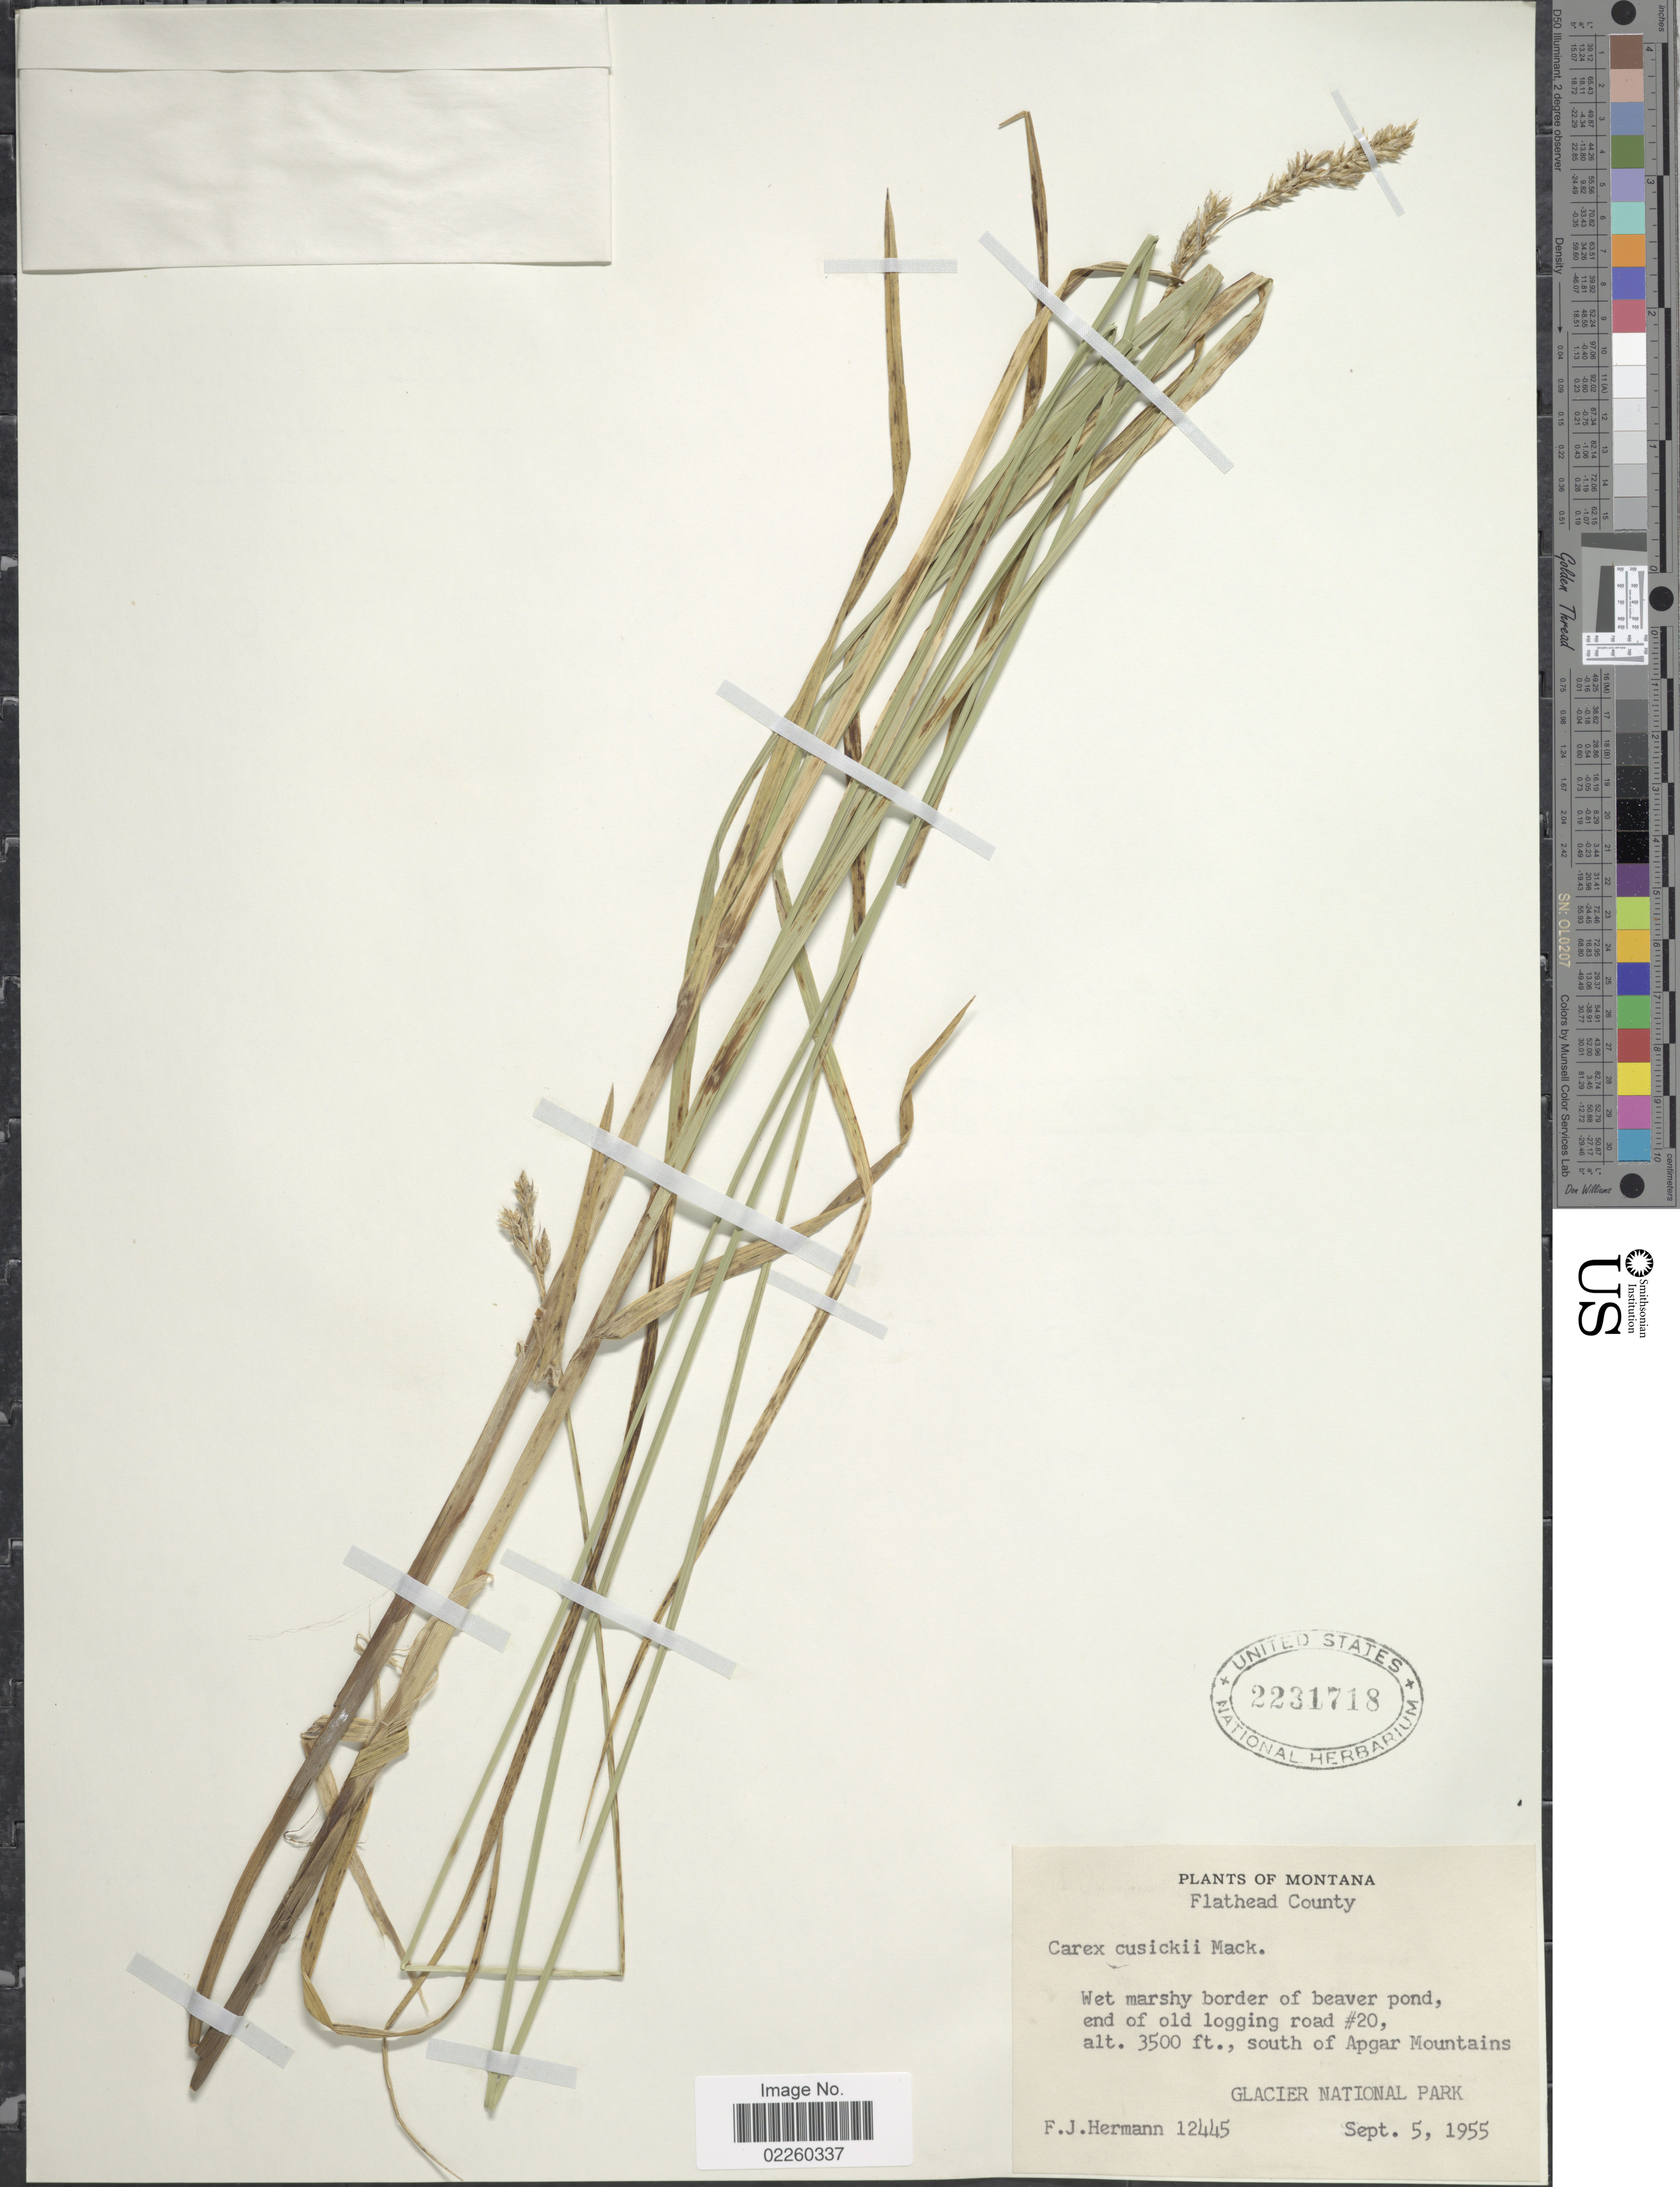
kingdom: Plantae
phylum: Tracheophyta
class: Liliopsida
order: Poales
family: Cyperaceae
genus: Carex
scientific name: Carex cusickii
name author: Mack.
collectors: F. J. Hermann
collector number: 12445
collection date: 1955-09-05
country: United States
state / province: Montana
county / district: Flathead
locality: Wet marshy border of beaver pond, end of old logging road #20, S of Apgar Mountains, Glacier National Park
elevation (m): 1067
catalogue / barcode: US 2231718